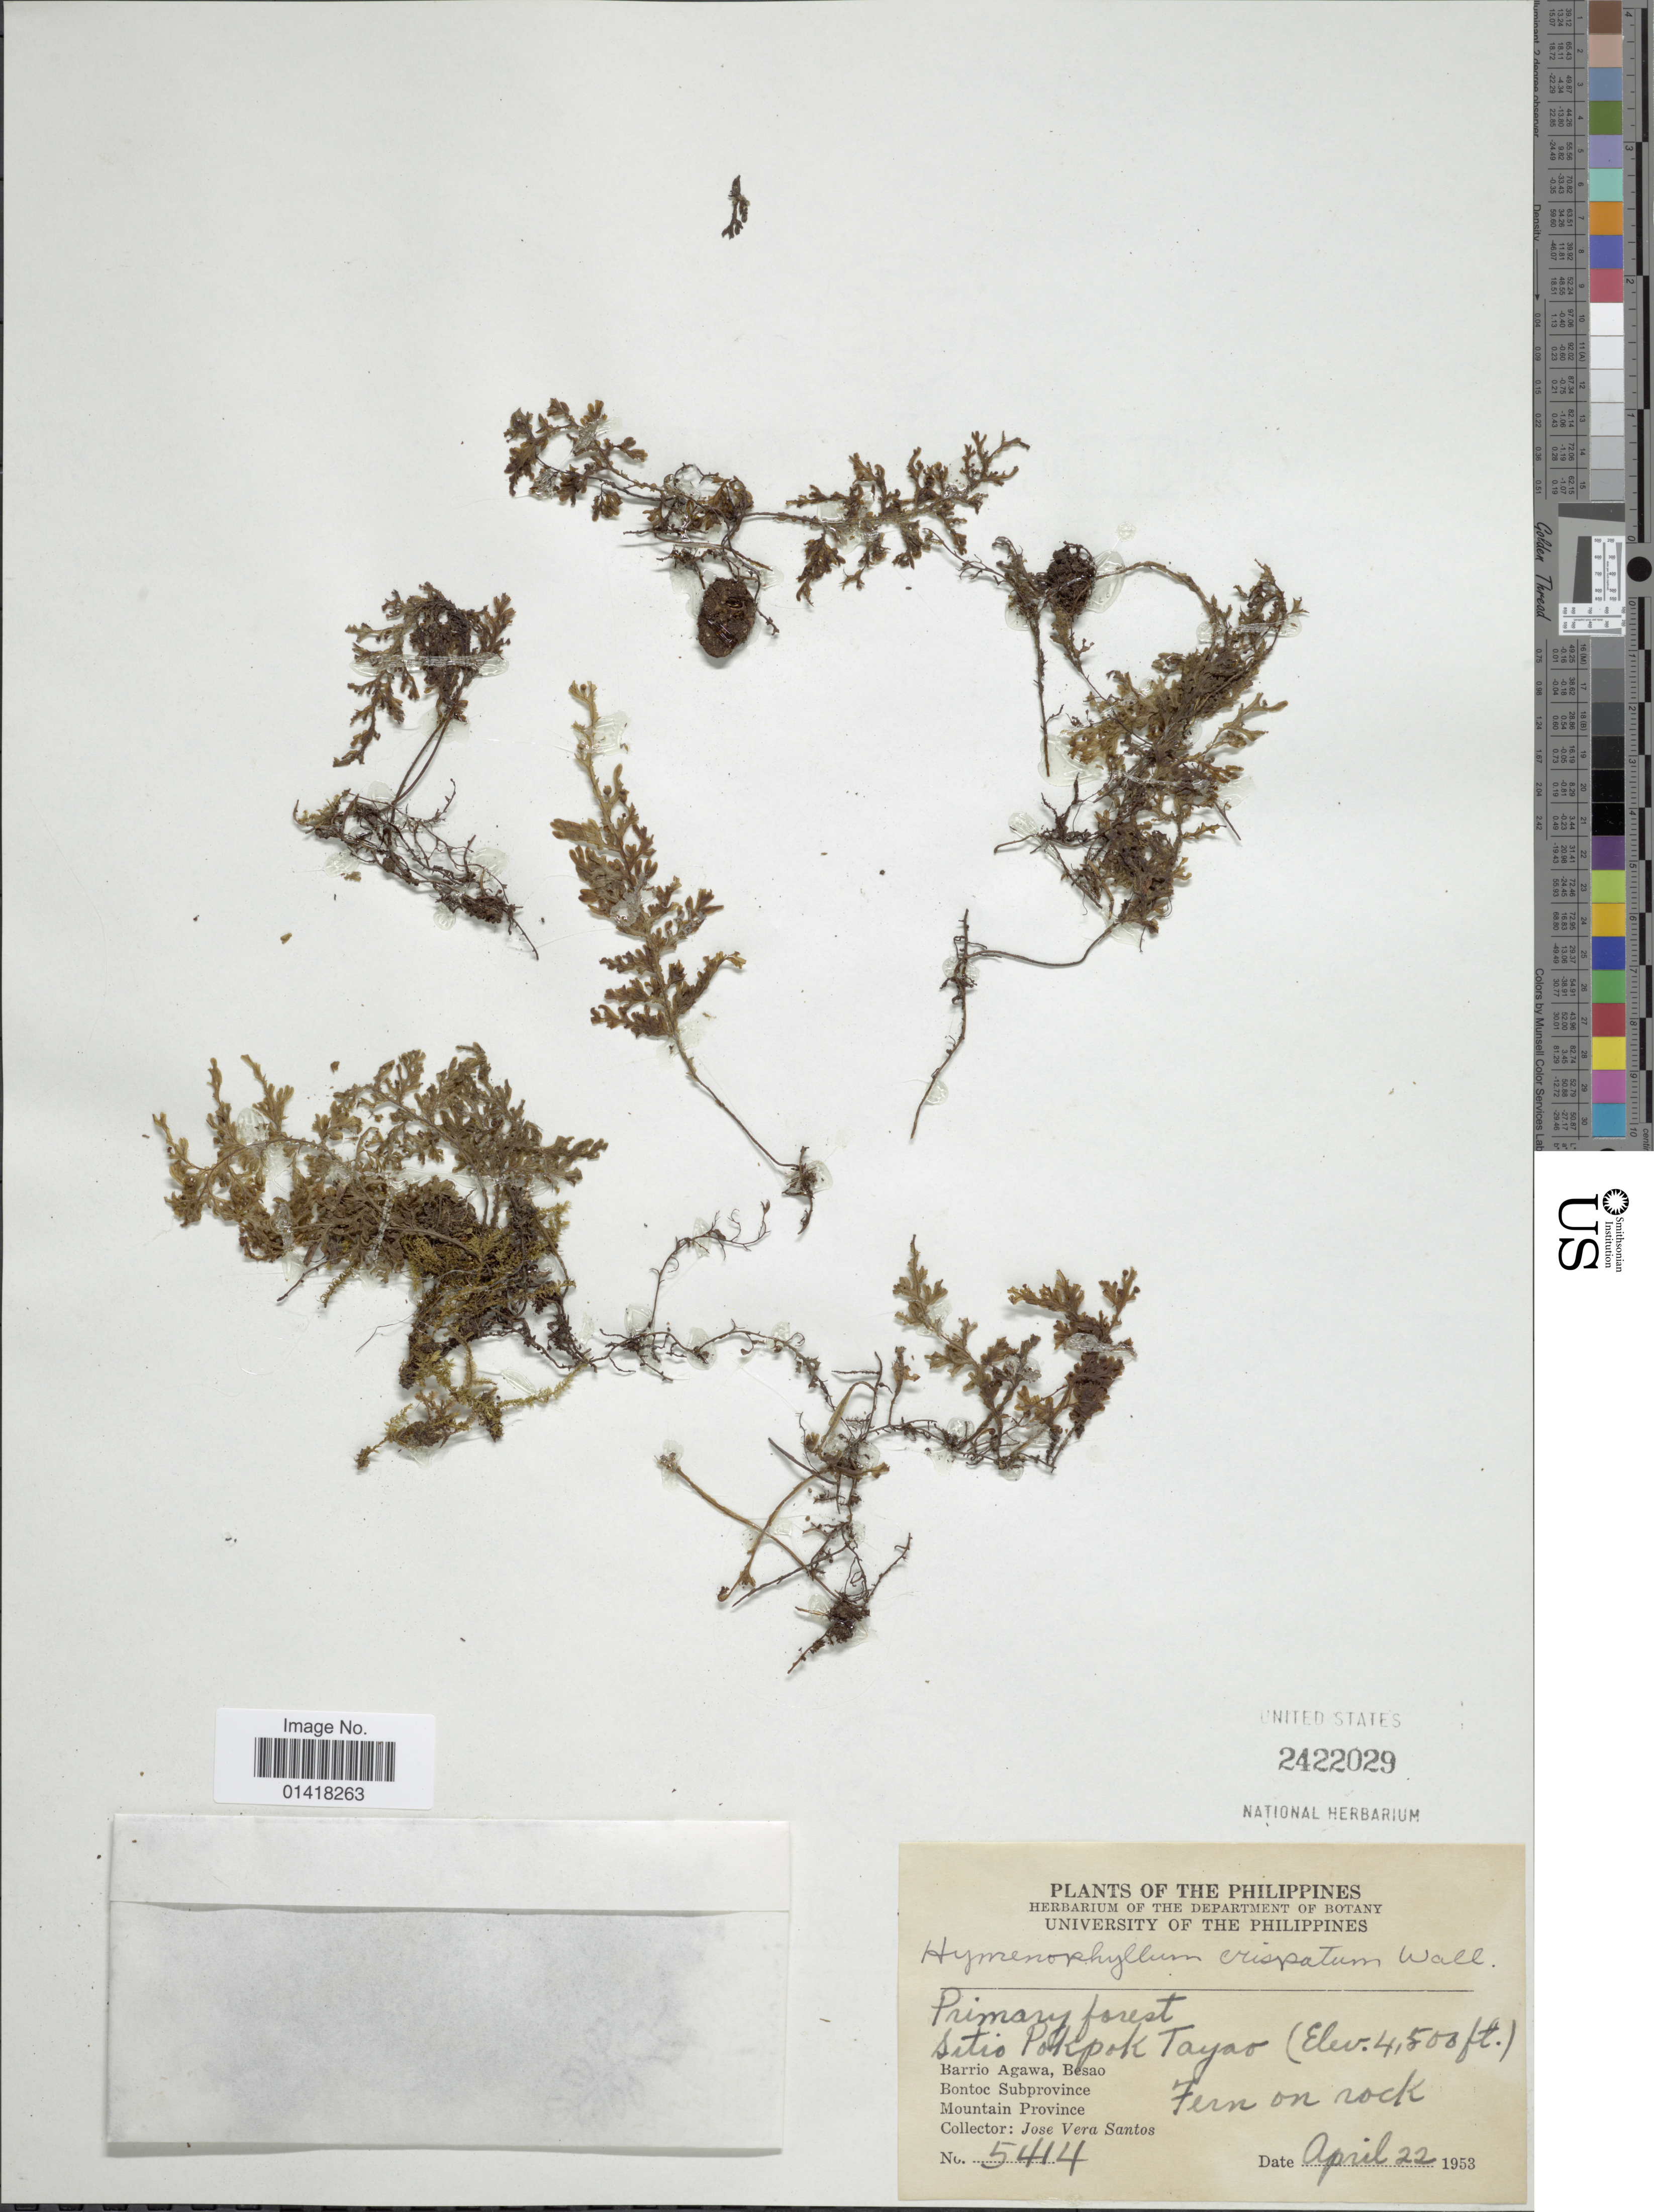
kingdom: Plantae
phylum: Tracheophyta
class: Polypodiopsida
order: Hymenophyllales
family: Hymenophyllaceae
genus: Hymenophyllum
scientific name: Hymenophyllum crispatum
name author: Wall. ex Hook. & Grev.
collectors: J. V. Santos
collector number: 5414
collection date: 1953-04-22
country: Philippines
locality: The Philippines. Primary Forest. Sitio Pokpok Tayao. Barrio Agawa, Besao, Bontoc Subprovince. Mountain Province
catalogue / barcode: US 2422029